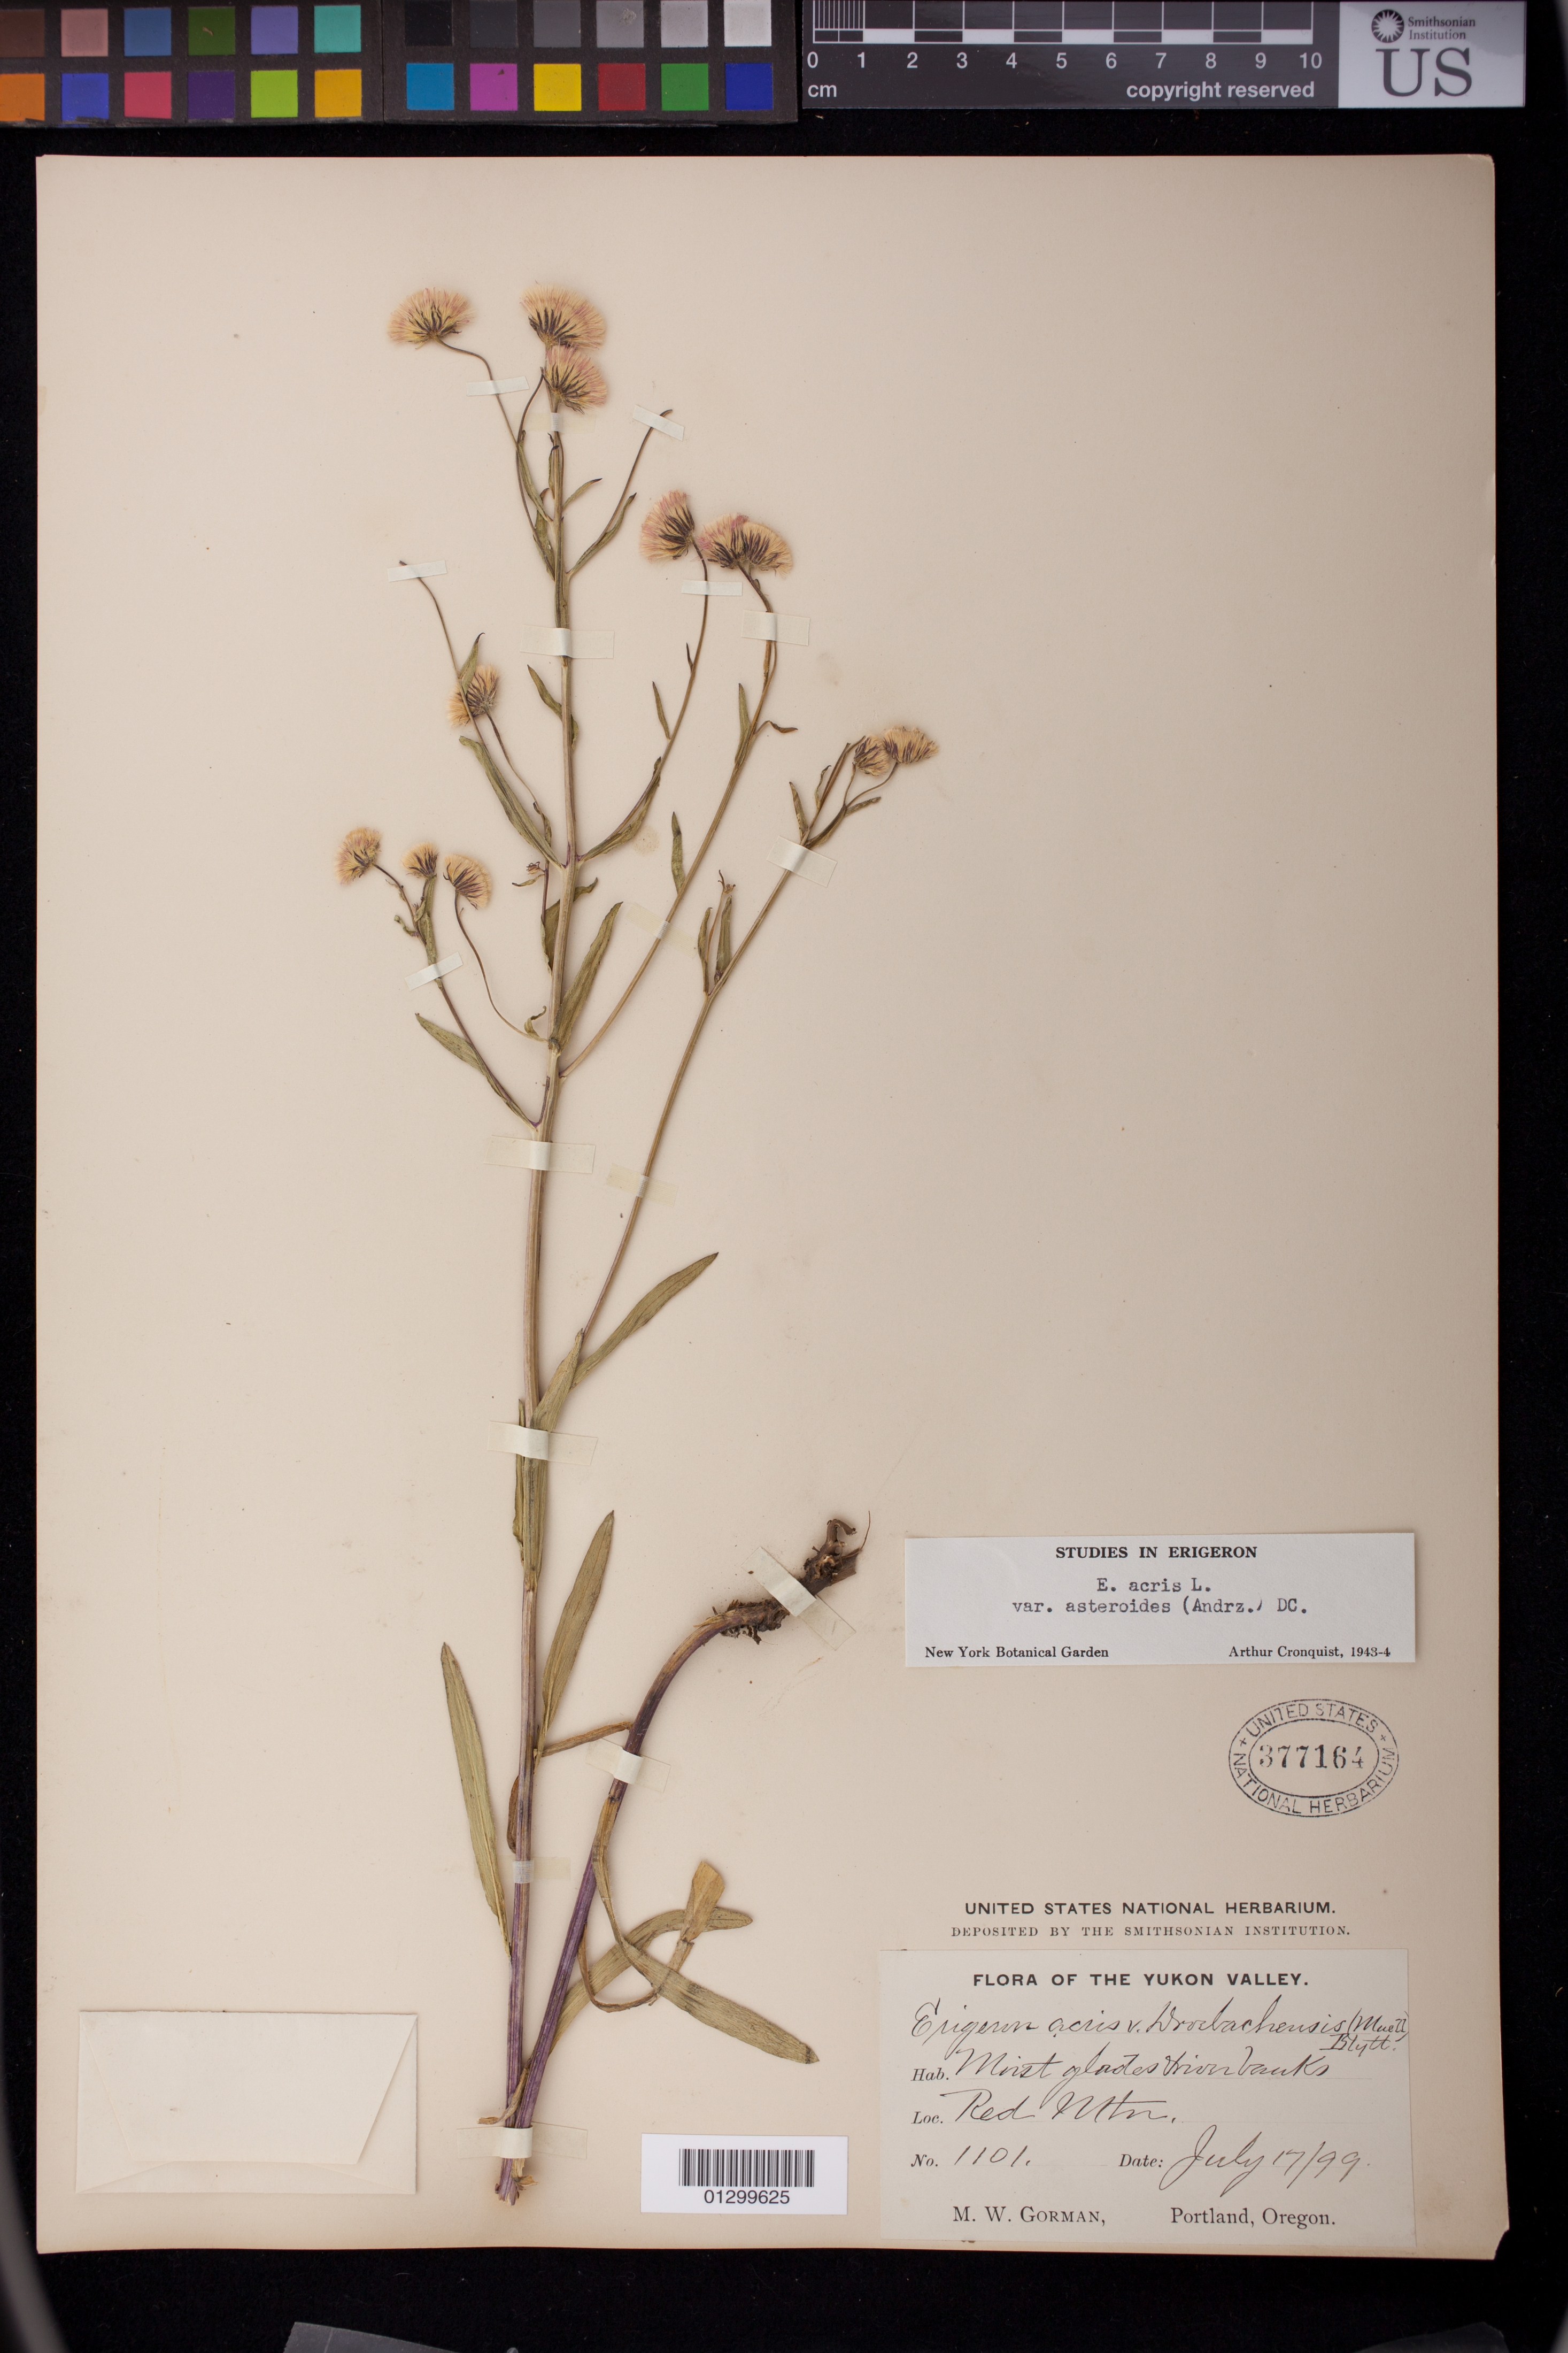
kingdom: Plantae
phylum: Tracheophyta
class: Magnoliopsida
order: Asterales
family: Asteraceae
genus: Erigeron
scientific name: Erigeron acris var. asteroides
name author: (Andrz.) DC.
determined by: Cronquist, A. J.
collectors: M. W. Gorman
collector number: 1101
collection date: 1899-07-17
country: Canada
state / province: Yukon Territory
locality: Red Mountain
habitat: Moist glades and river banks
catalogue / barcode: US 377164